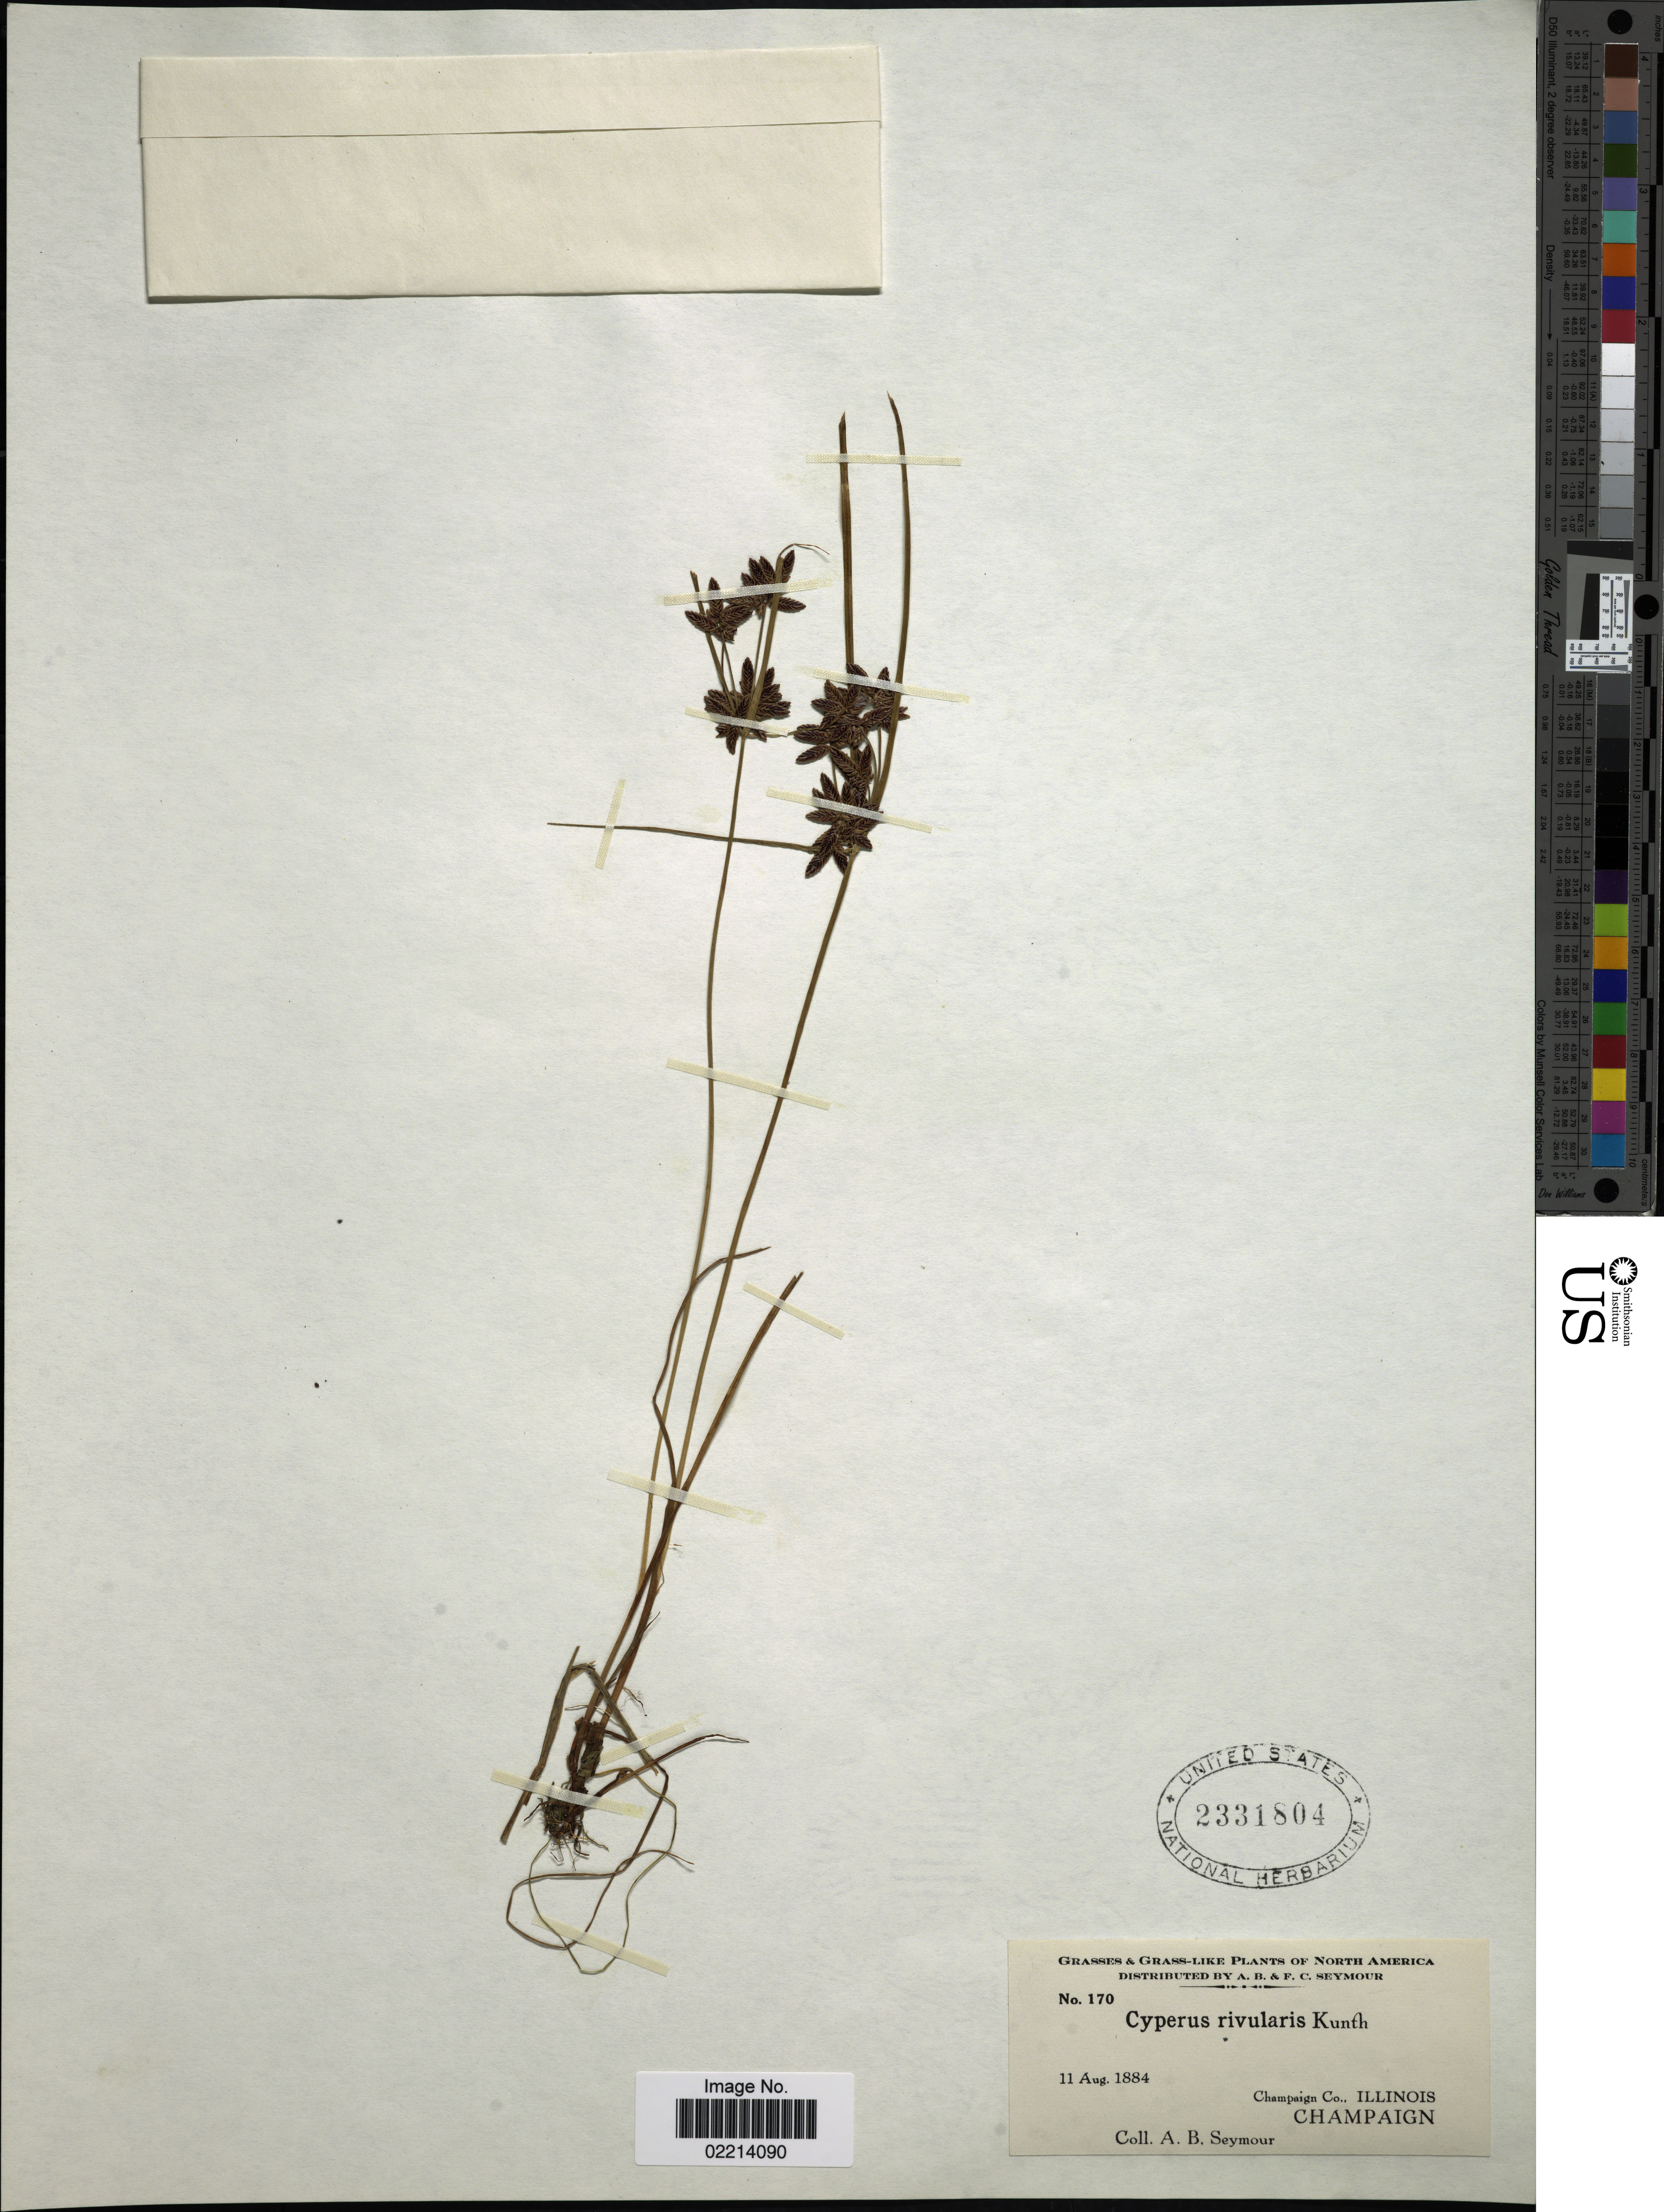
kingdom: Plantae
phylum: Tracheophyta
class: Liliopsida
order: Poales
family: Cyperaceae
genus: Cyperus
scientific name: Cyperus bipartitus Torr.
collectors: A. Seymour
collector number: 170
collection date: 1884-08-11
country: United States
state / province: Illinois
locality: Champaign Co. Champaign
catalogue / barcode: US 2331804